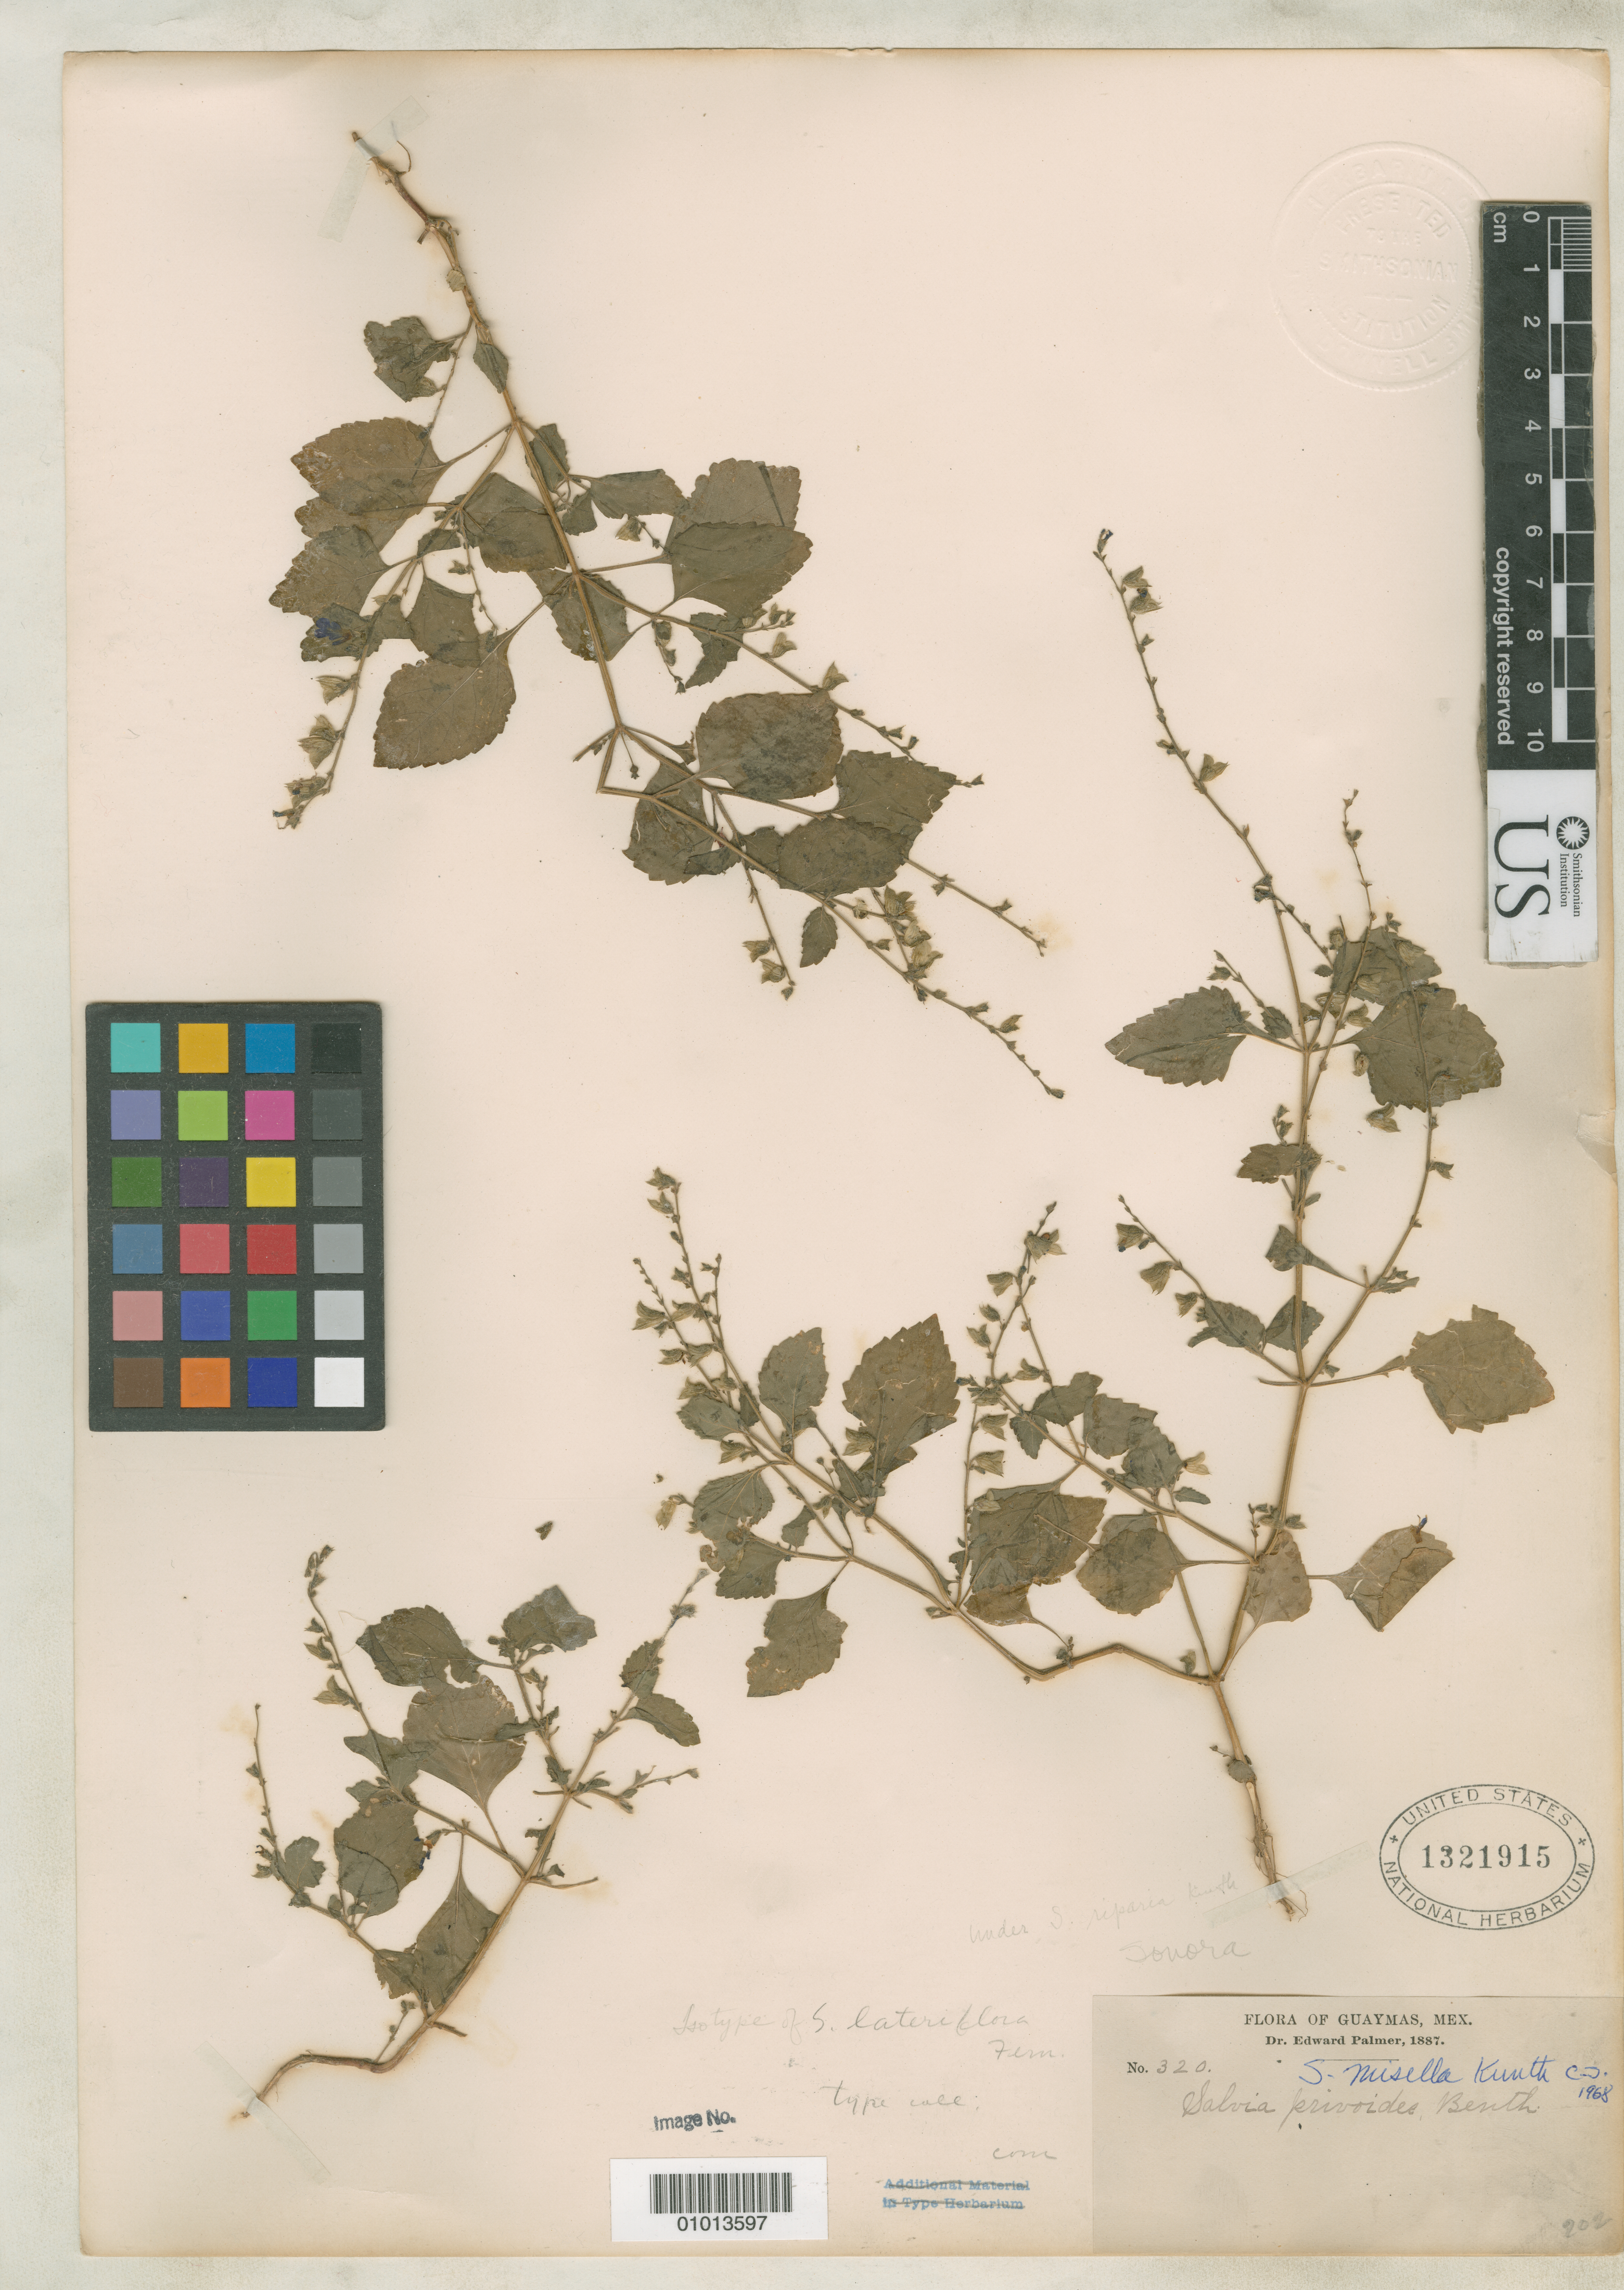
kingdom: Plantae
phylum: Tracheophyta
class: Magnoliopsida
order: Lamiales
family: Lamiaceae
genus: Salvia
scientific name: Salvia lateriflora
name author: Fernald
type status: Isotype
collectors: E. Palmer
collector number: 320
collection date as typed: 1887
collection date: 1887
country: Mexico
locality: Guaymas.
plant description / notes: Specimen ex John Donnell Smith herbarium.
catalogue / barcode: US 1321915